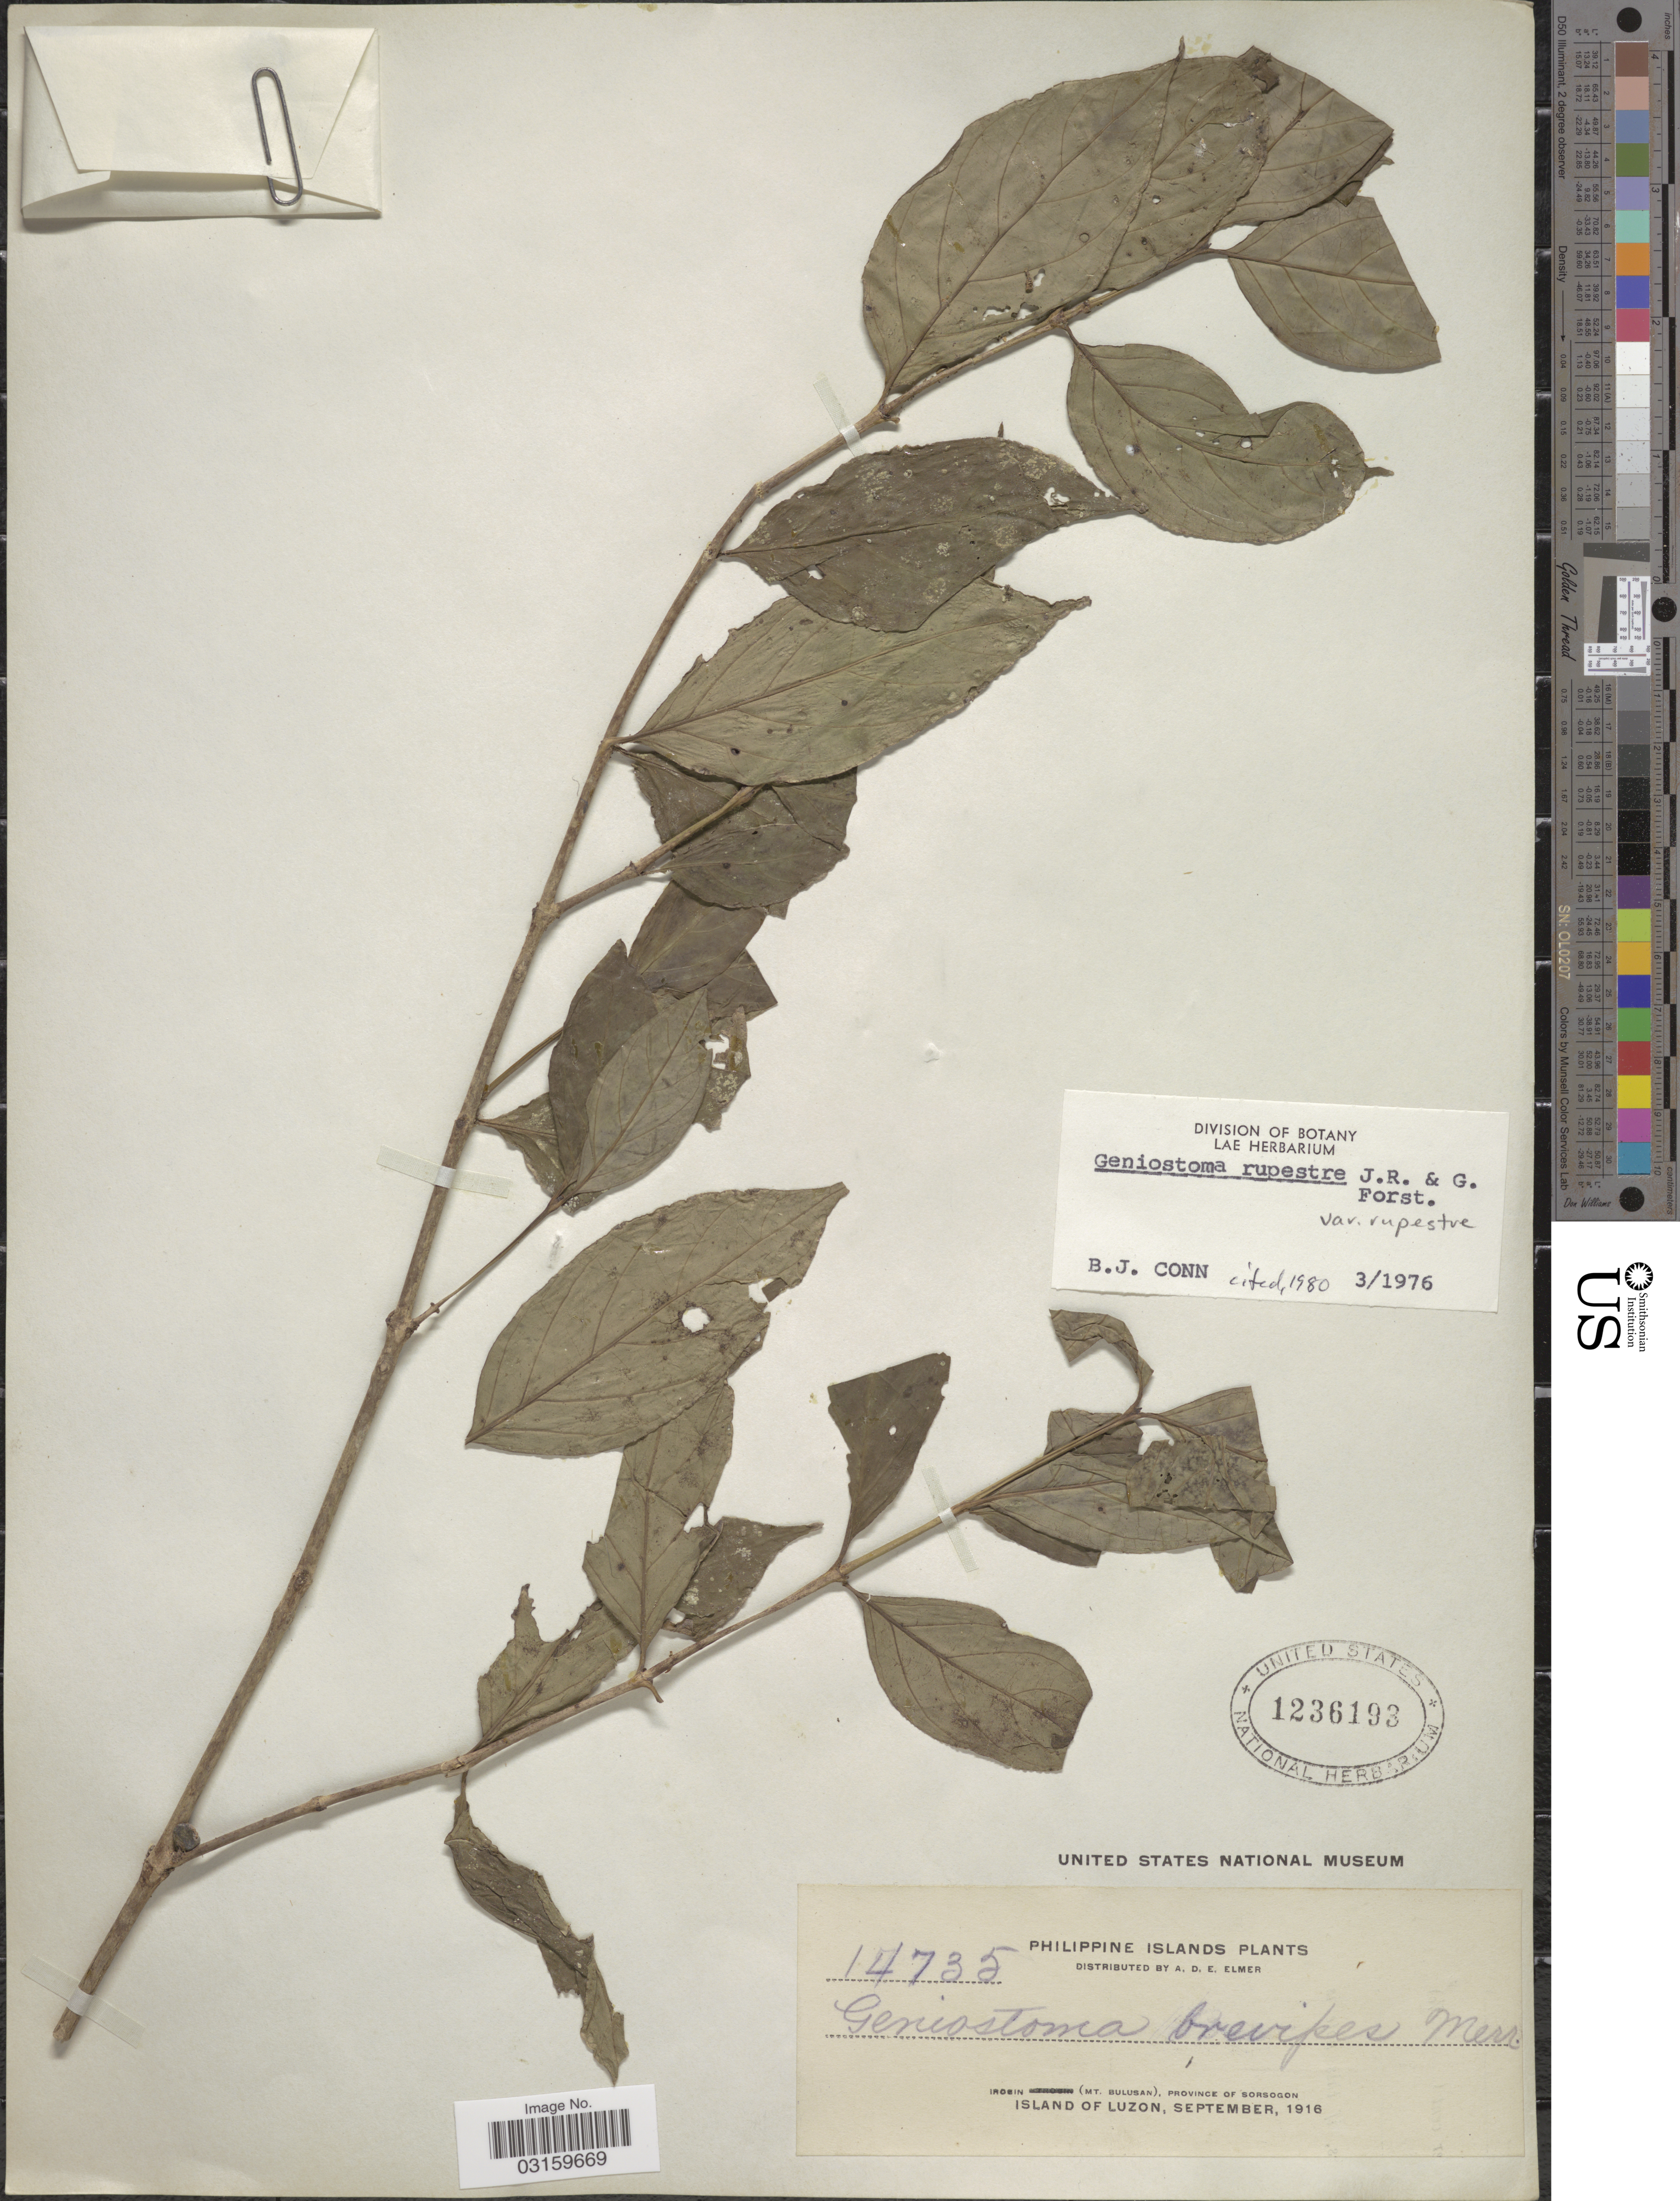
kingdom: Plantae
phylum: Tracheophyta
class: Magnoliopsida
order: Gentianales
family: Loganiaceae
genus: Geniostoma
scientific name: Geniostoma rupestre var. rupestre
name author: J.R. Forst. & G. Forst.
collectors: A. D. E. Elmer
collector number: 14735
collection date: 1916-09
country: Philippines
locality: Irosin (Mt. Bulusan), Province of Sorsogon, Island of Luzon.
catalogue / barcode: US 1236193